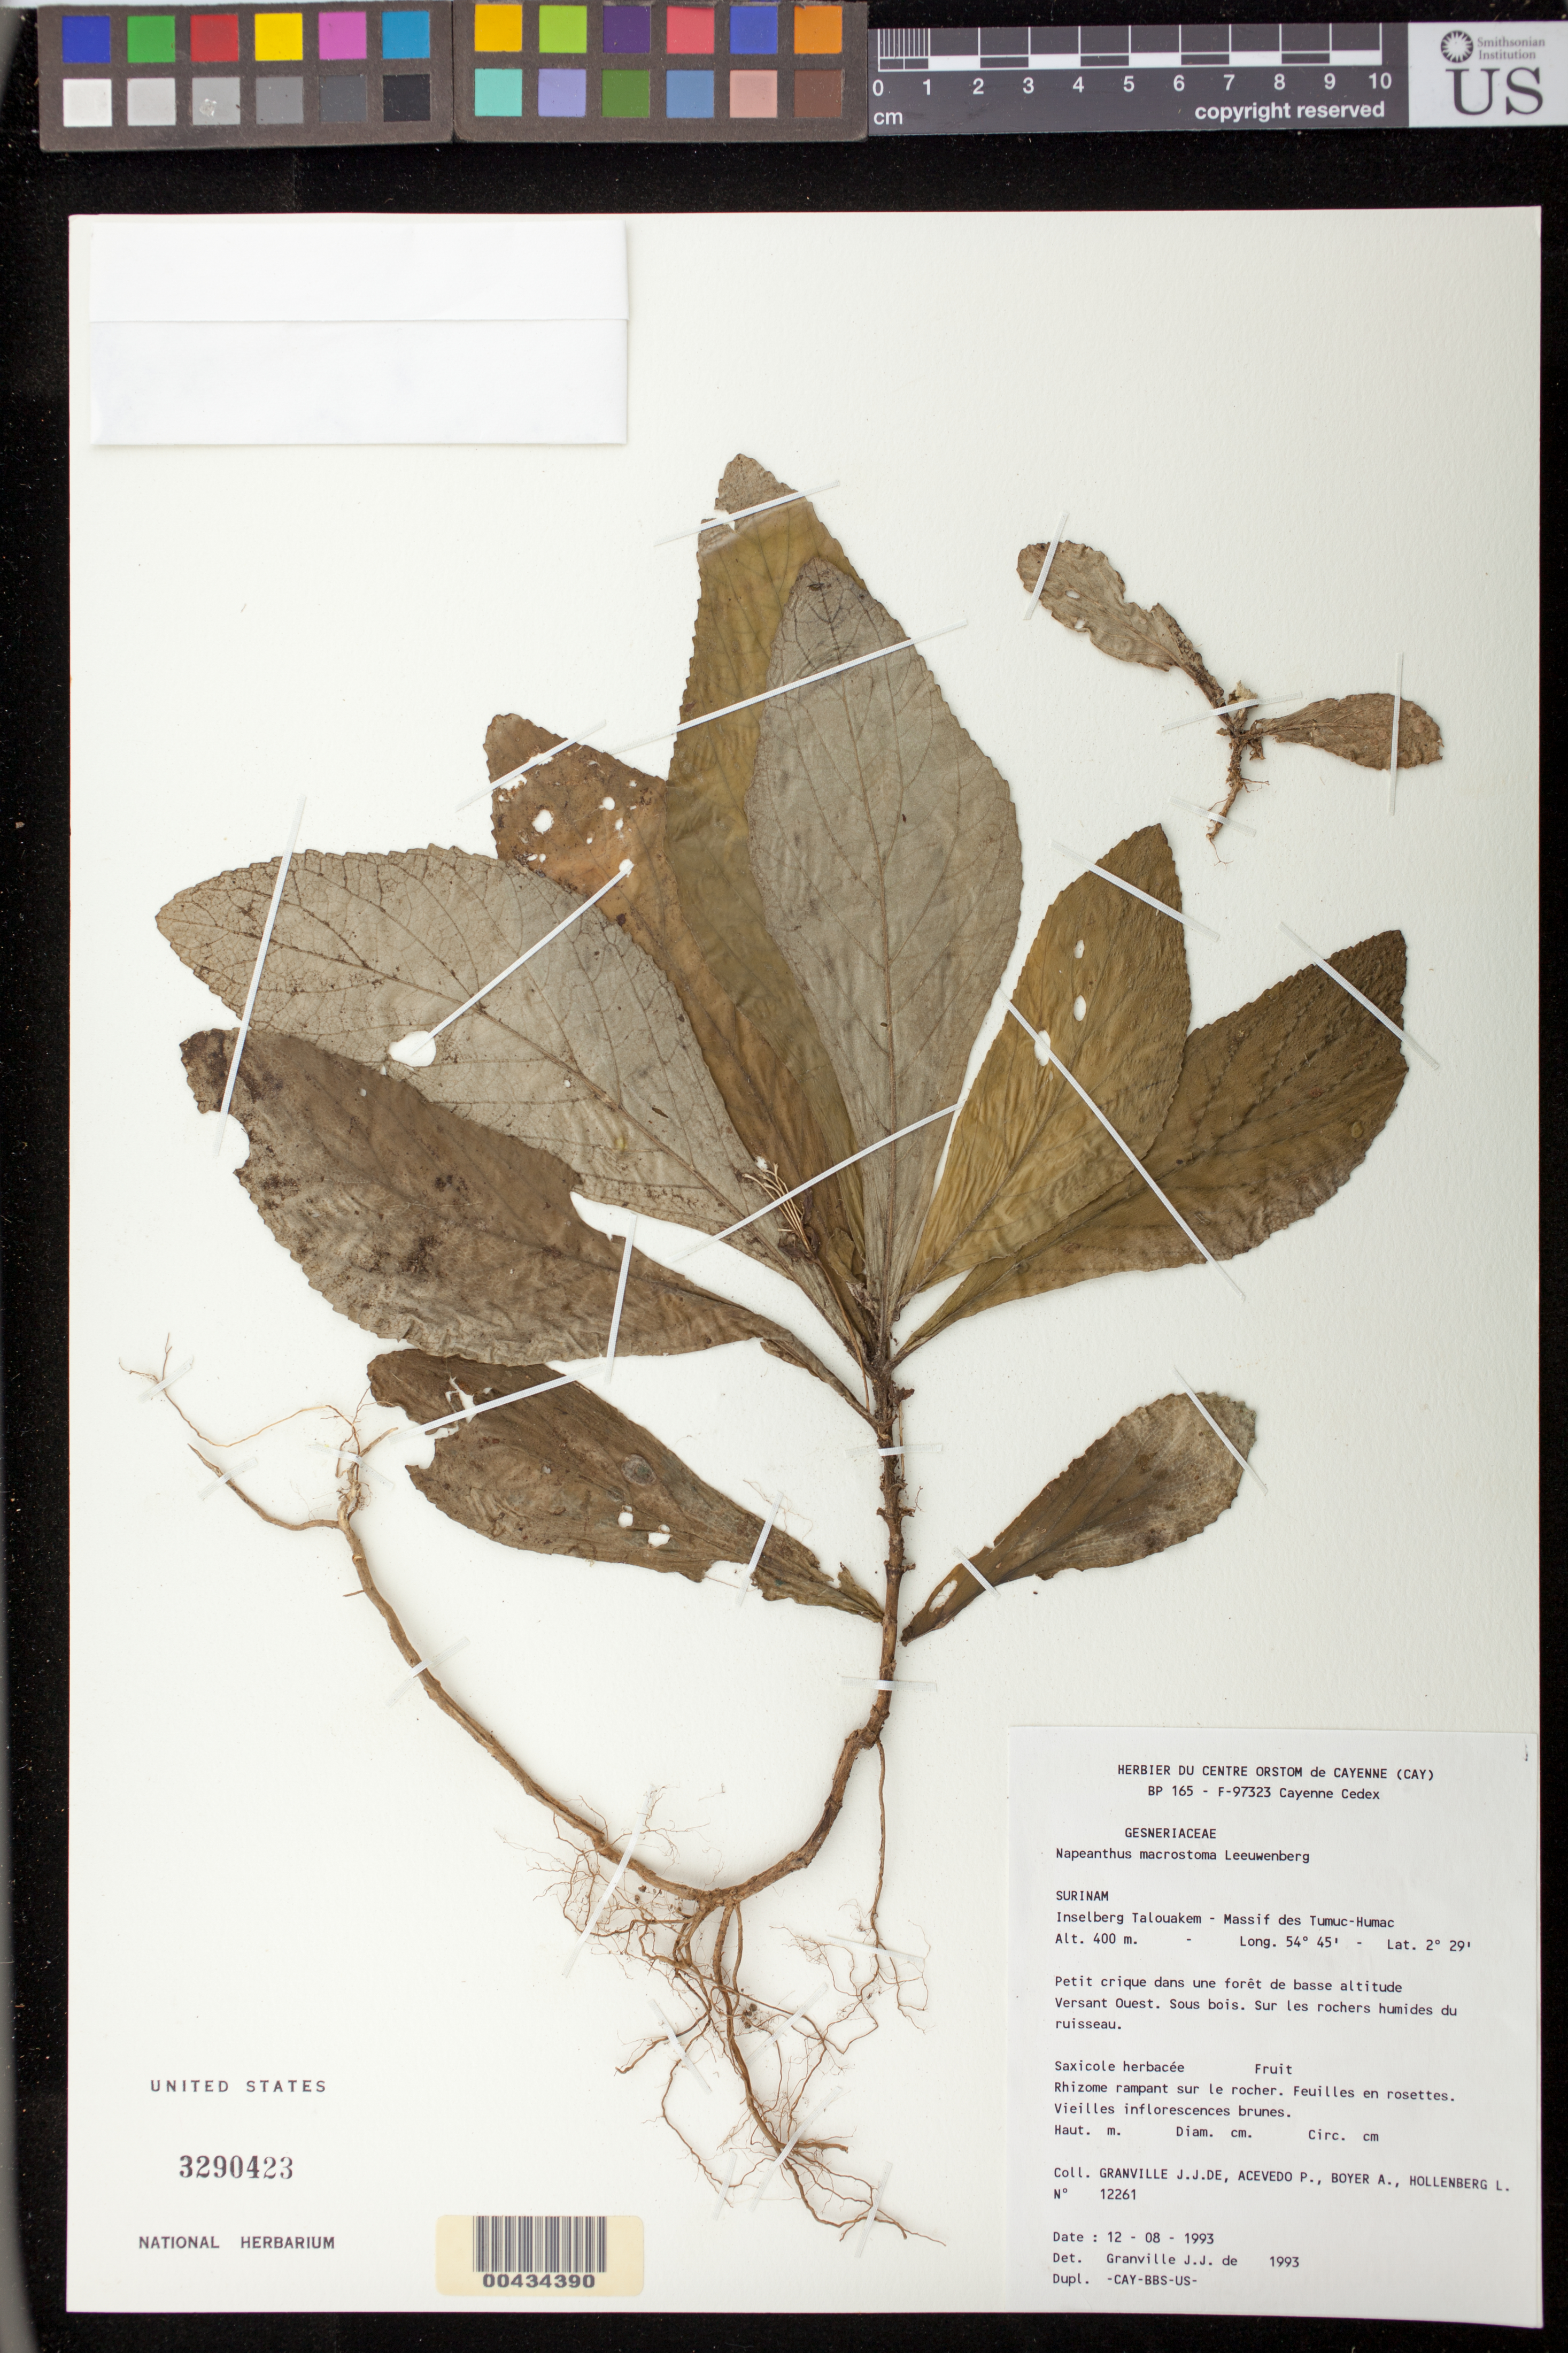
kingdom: Plantae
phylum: Tracheophyta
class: Magnoliopsida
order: Lamiales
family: Gesneriaceae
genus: Napeanthus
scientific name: Napeanthus macrostoma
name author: Leeuwenb.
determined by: Skog, Laurence E.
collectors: J.-J. de Granville, P. Acevedo-Rodr., A. Boyer & L. Hollenberg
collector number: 12261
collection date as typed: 12 Aug 1993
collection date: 1993-08-12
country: Suriname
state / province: Sipaliwini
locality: Inselberg Talouakem - Massif des Tumuc-humac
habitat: Petit crique dans une forêt de basse altitude, versant ouest, sous bois, sur les rochers humides du ruisseau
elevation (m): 400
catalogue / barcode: US 3290423